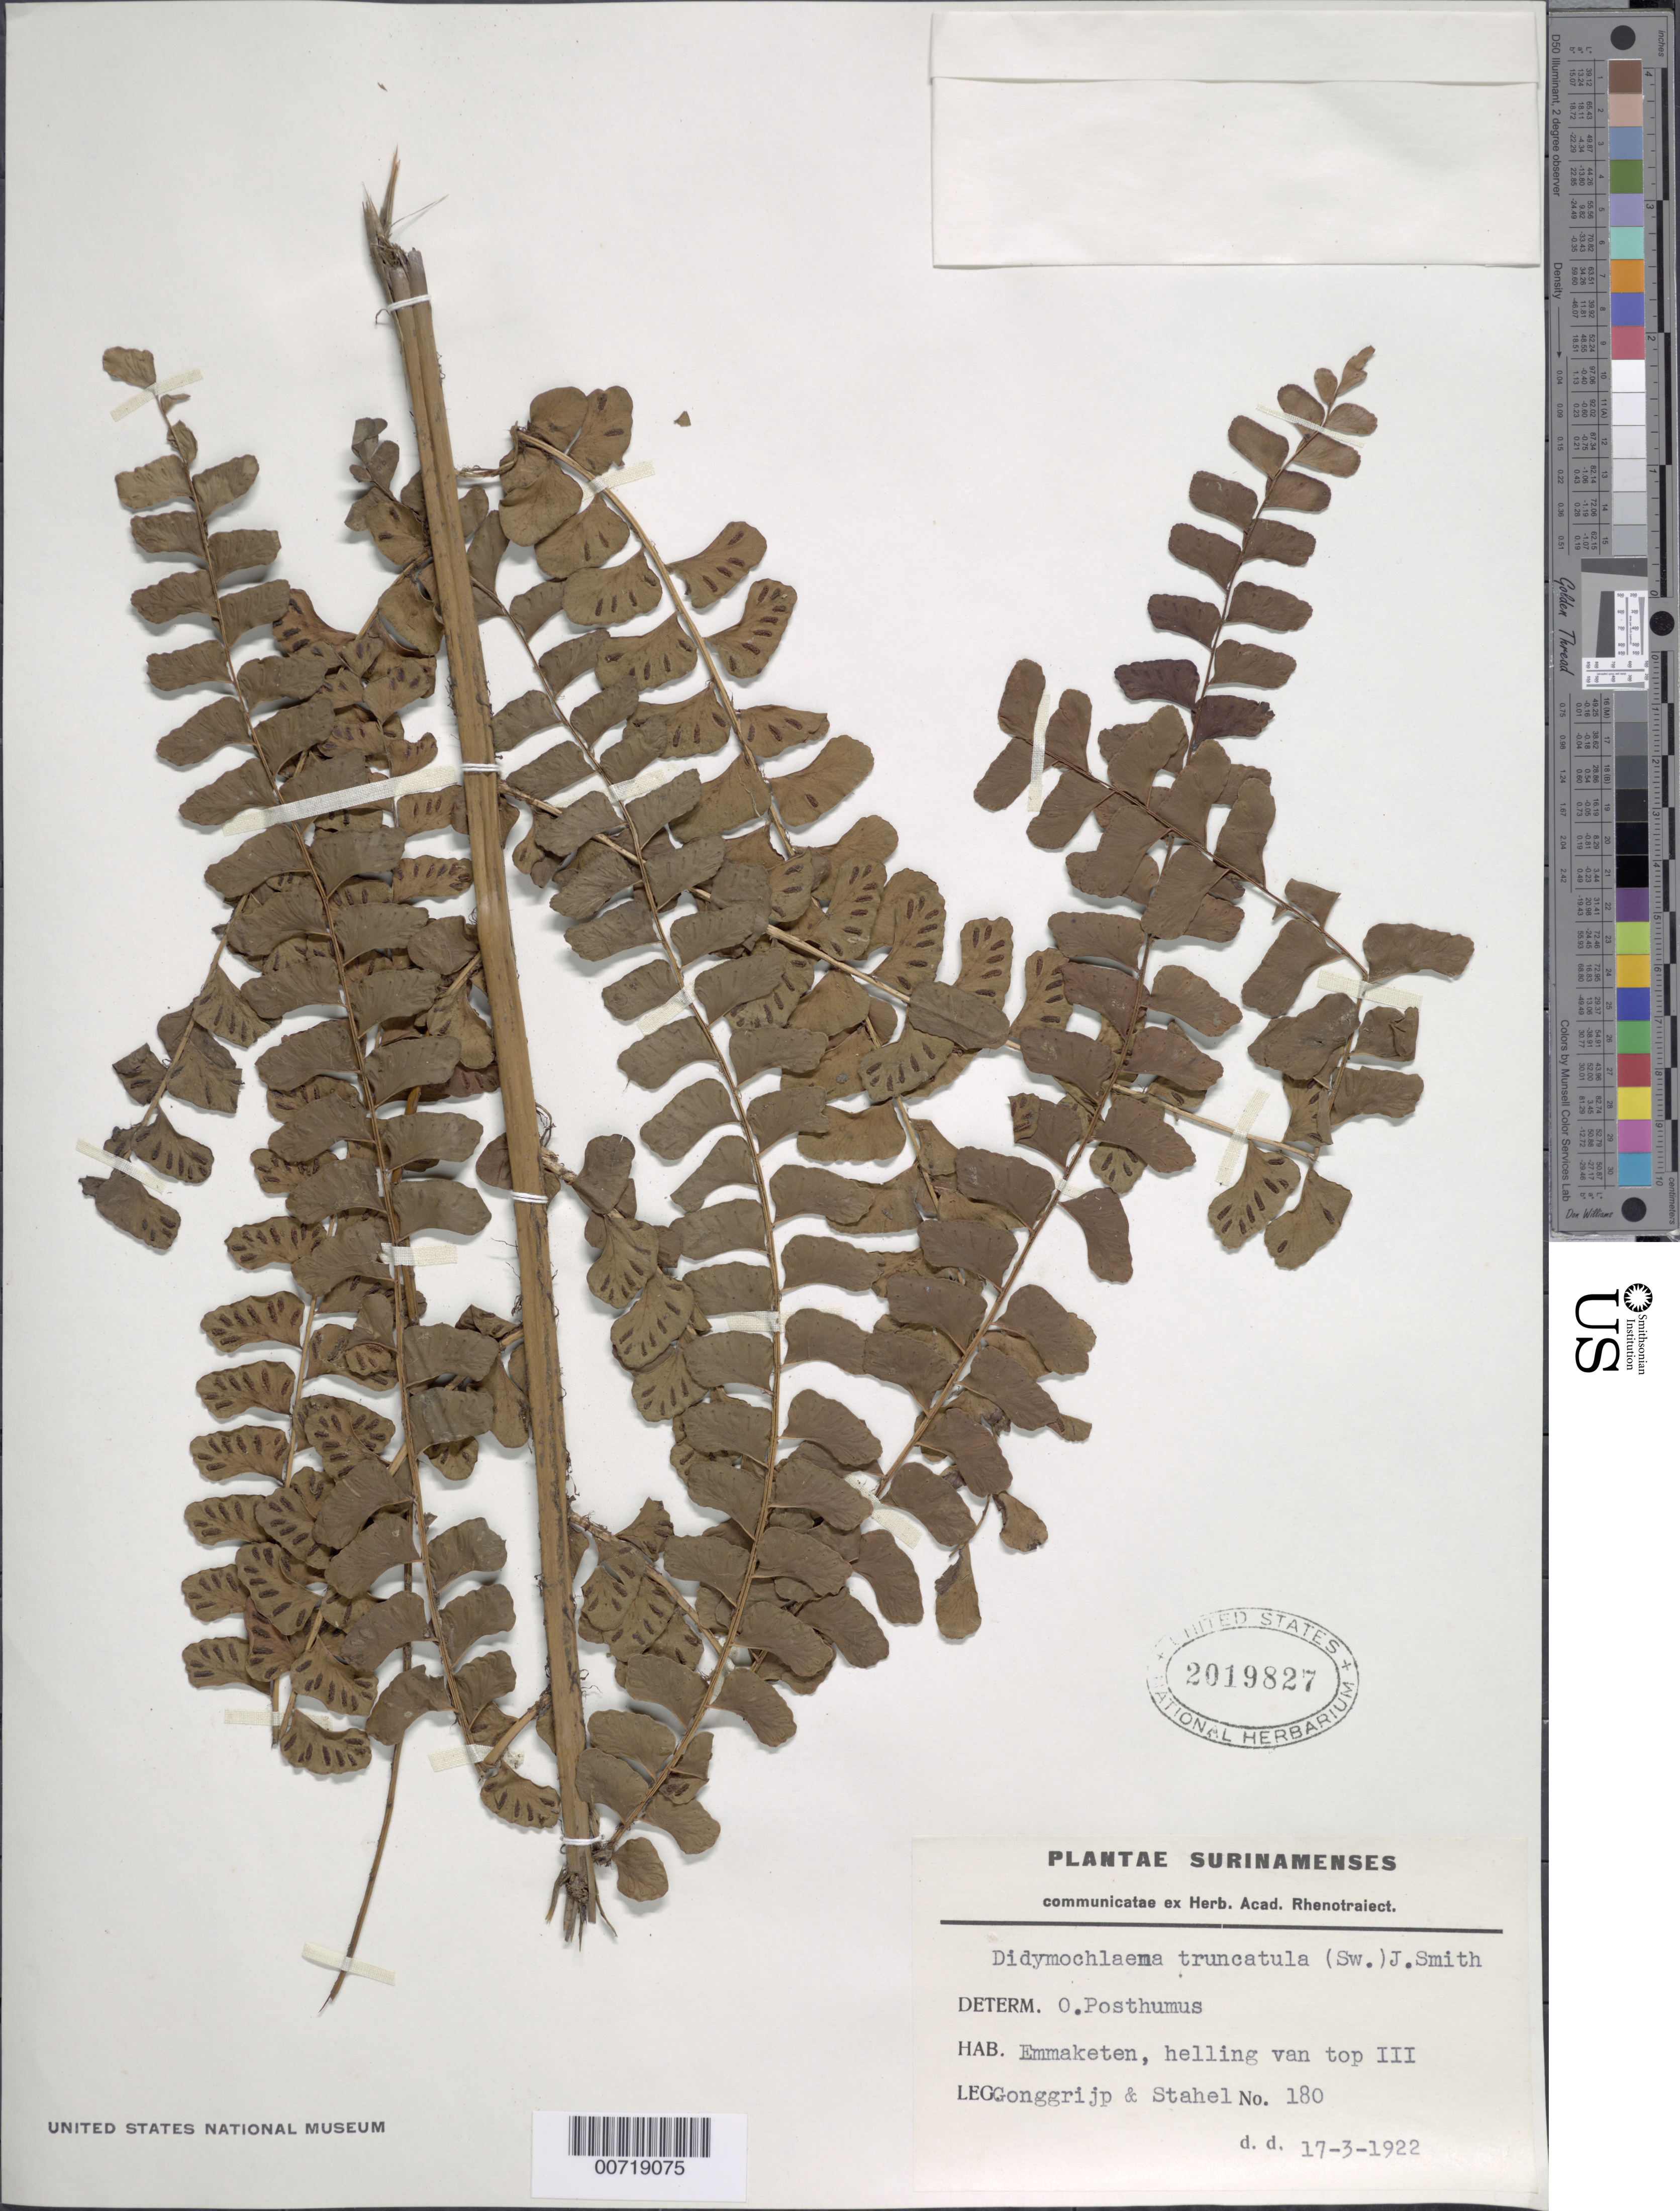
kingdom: Plantae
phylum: Tracheophyta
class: Polypodiopsida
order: Polypodiales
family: Didymochlaenaceae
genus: Didymochlaena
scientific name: Didymochlaena truncatula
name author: (Sw.) J. Sm.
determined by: Posthumus, O.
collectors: J. Gonggrijp & G. Stahel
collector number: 180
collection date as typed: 17-Mar-22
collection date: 1922-03-17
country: Suriname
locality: Emmaketen, helling van top III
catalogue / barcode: US 2019827